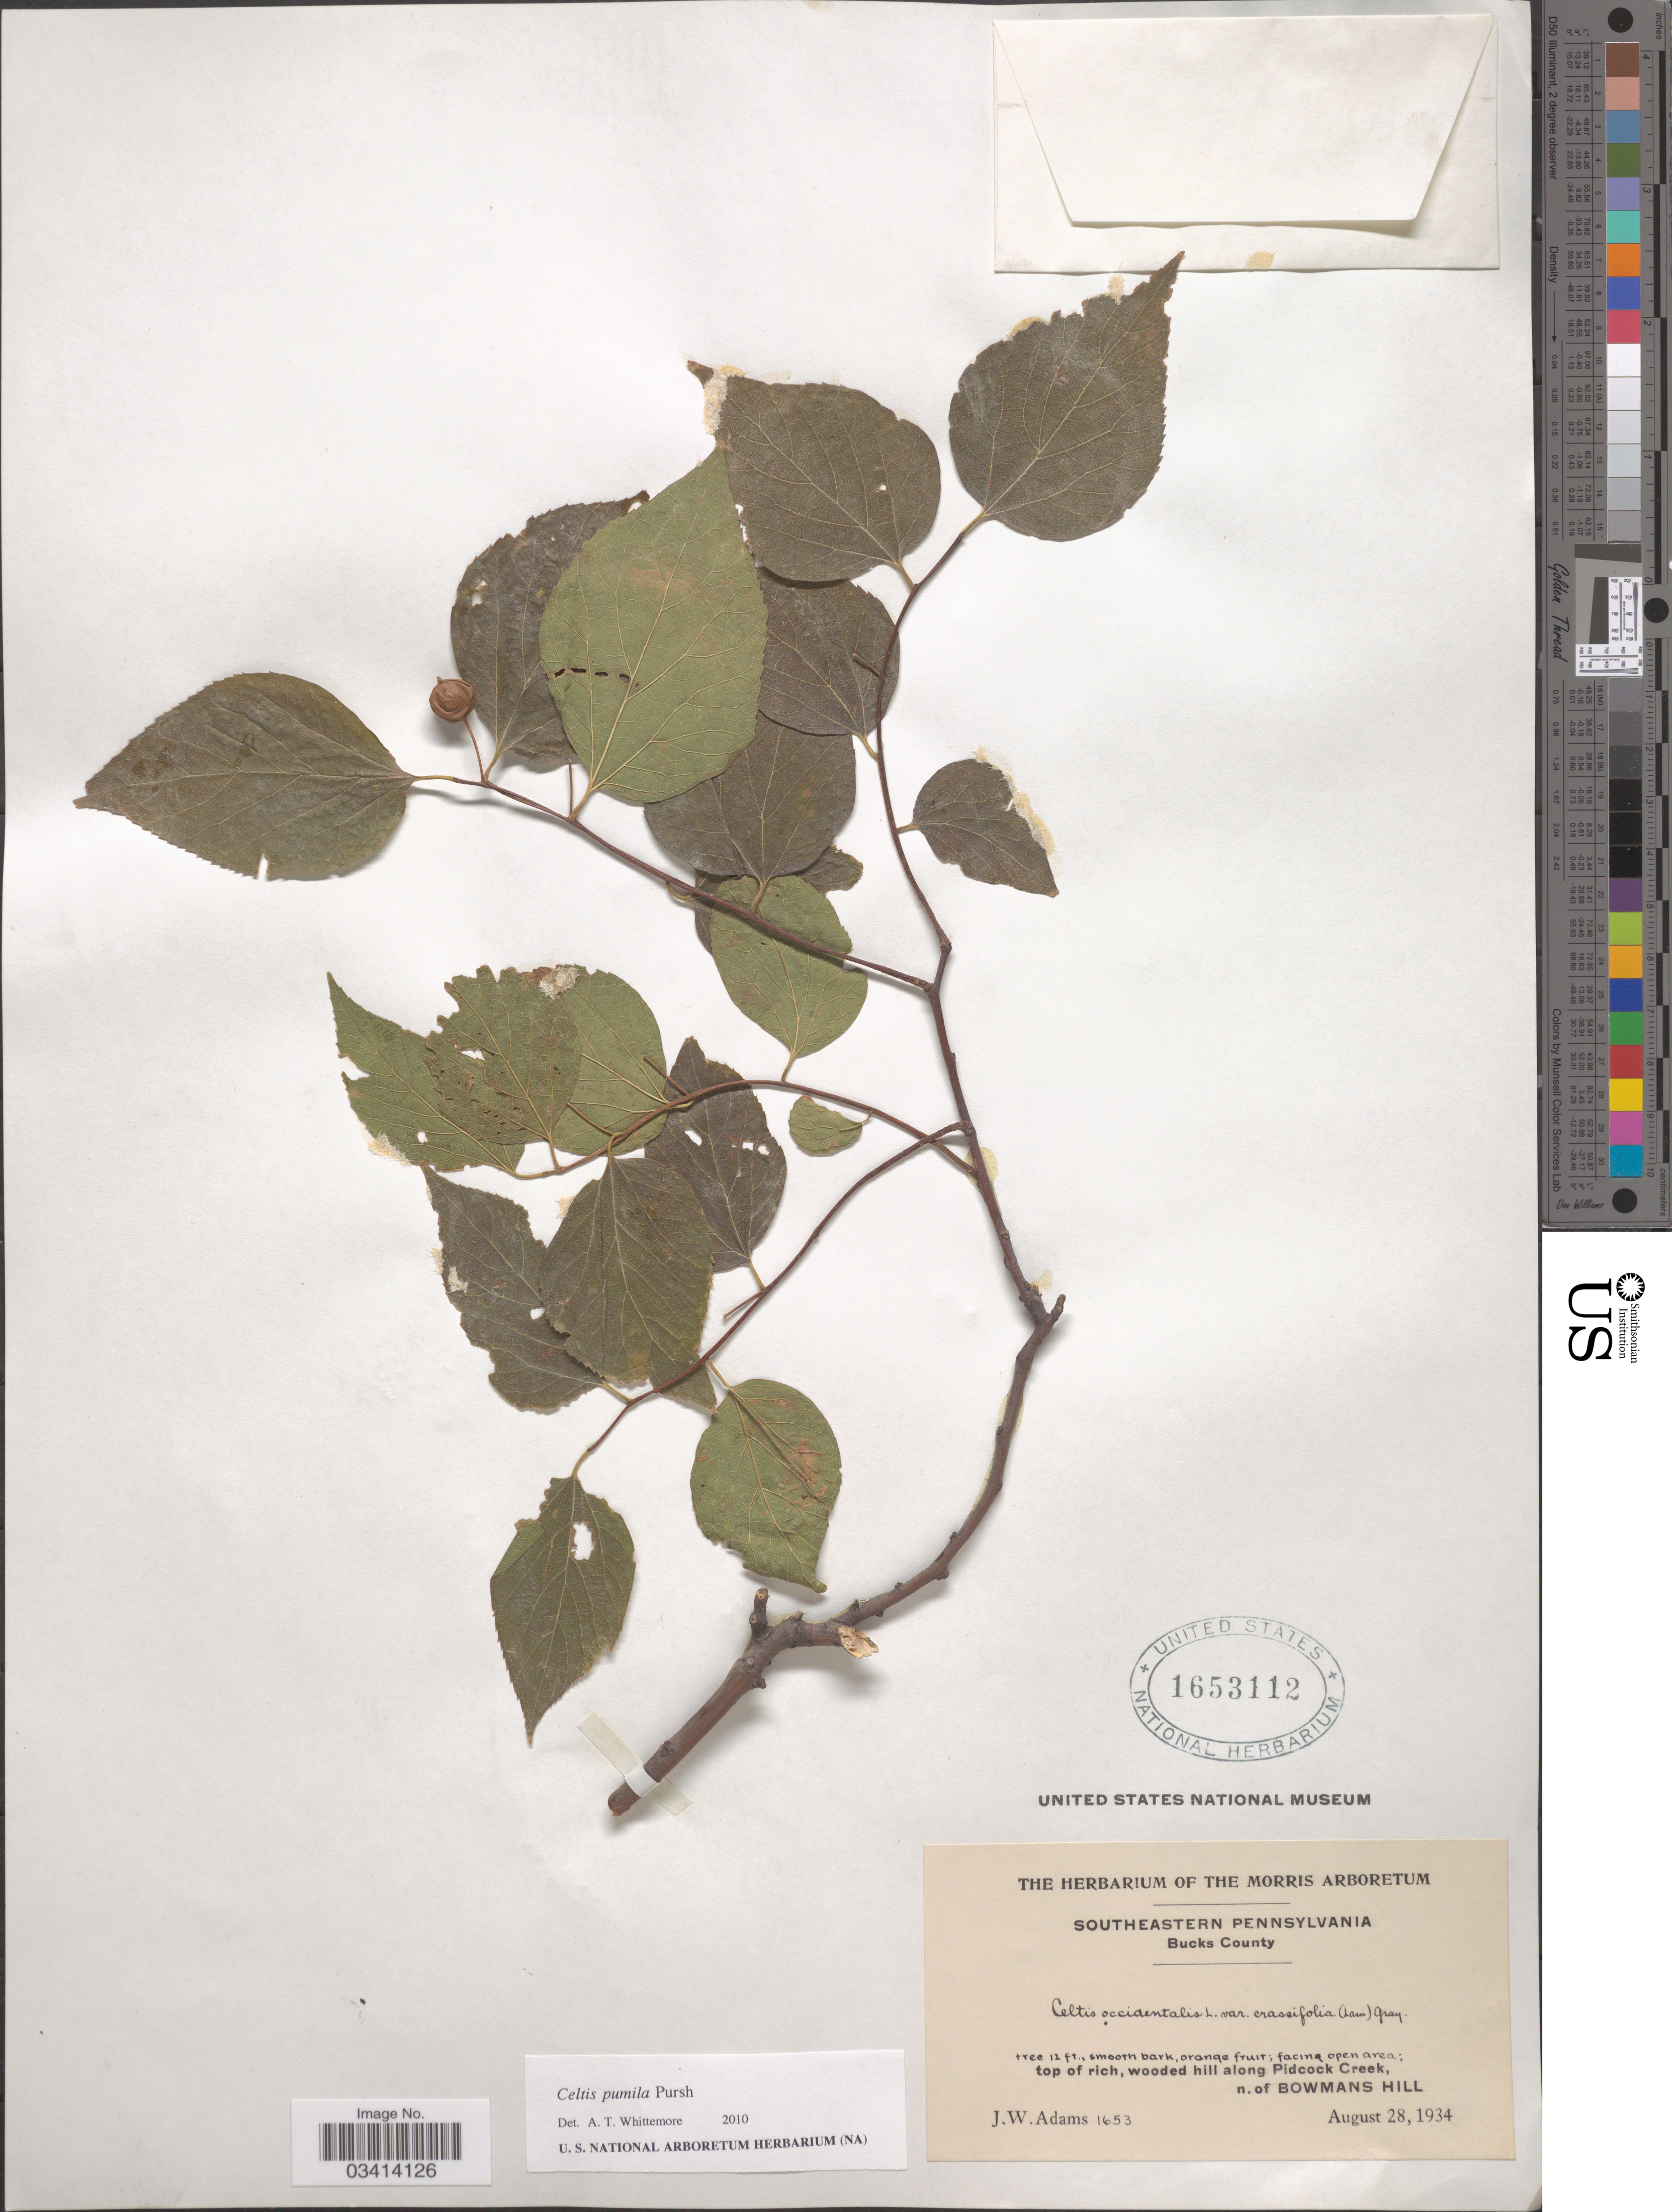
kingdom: Plantae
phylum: Tracheophyta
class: Magnoliopsida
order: Rosales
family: Cannabaceae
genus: Celtis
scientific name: Celtis pumila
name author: Pursh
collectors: J. Adams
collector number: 1653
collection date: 1934-08-28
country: United States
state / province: Pennsylvania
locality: Southeastern Pennsylvania. Bucks County. Facing open area; top of rich, wooded hill along Pidcock Creek; n. of Bowmans Hill.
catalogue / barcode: US 1653112